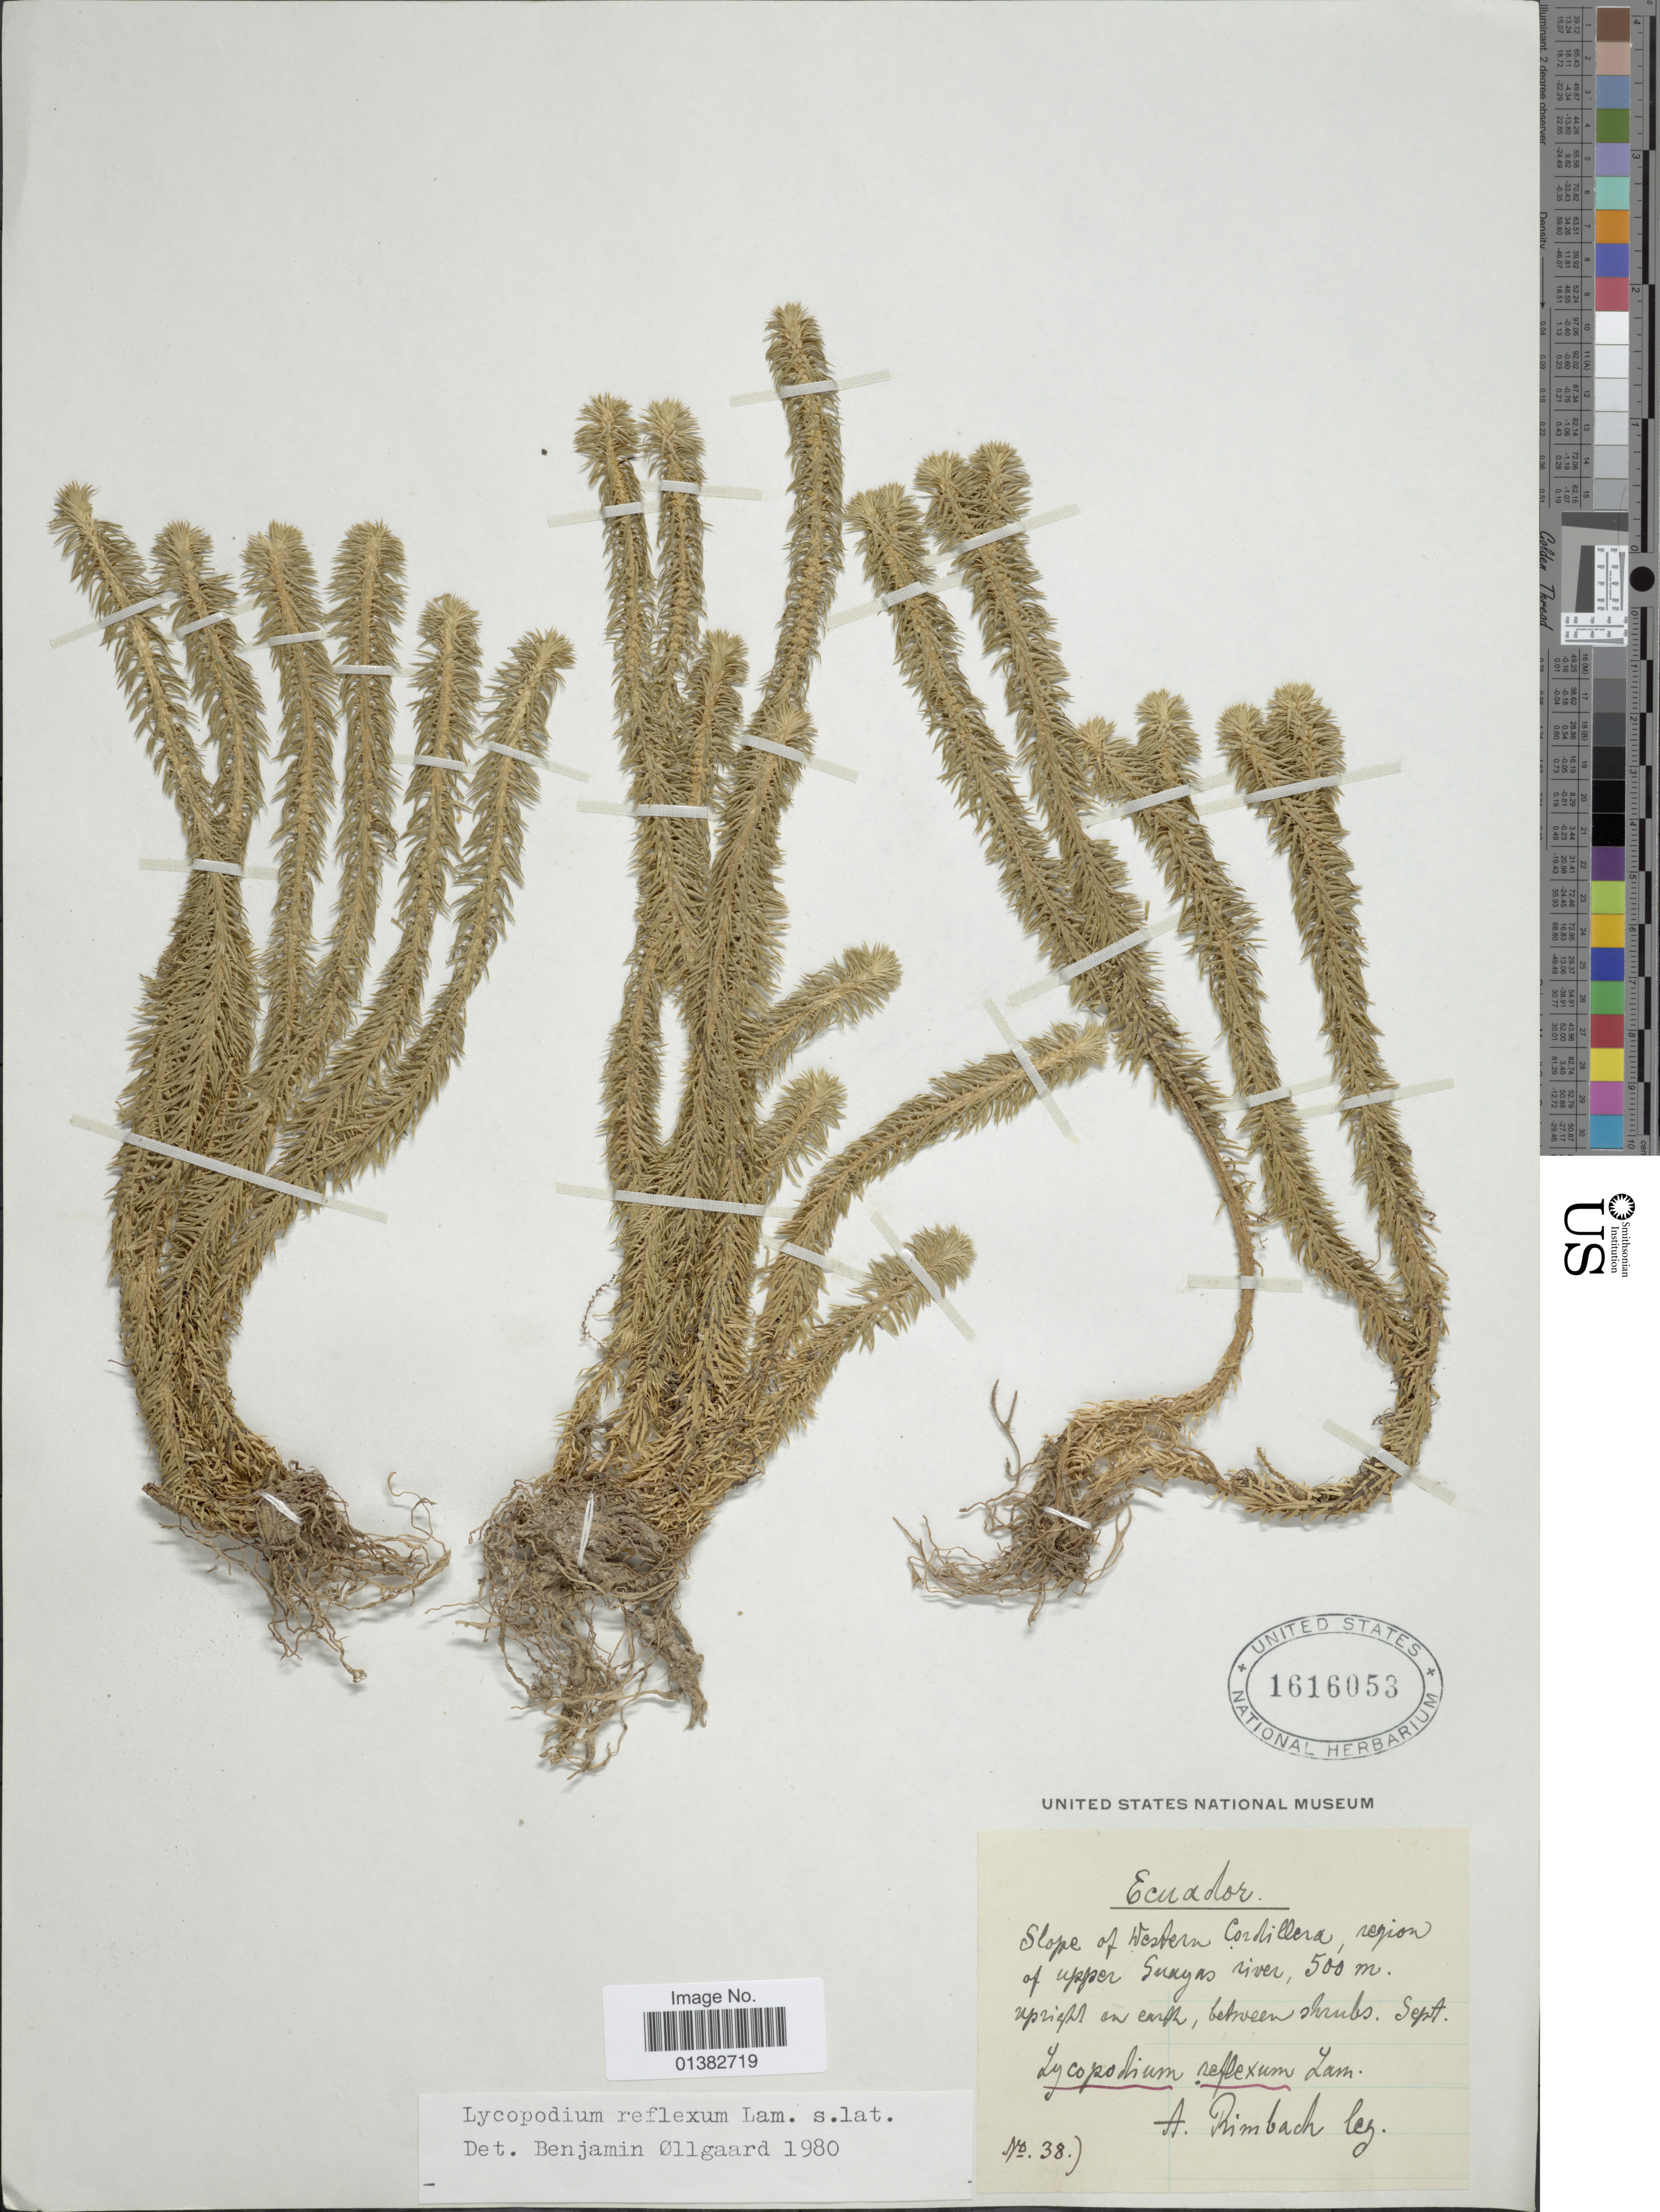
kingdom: Plantae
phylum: Tracheophyta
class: Lycopodiopsida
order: Lycopodiales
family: Lycopodiaceae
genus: Phlegmariurus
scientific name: Phlegmariurus reflexus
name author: (Lam.) B. Øllg.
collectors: A. Rimbach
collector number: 38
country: Ecuador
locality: Slope of Western Cordillera, region of upper Suayas river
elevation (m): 500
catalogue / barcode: US 1616053